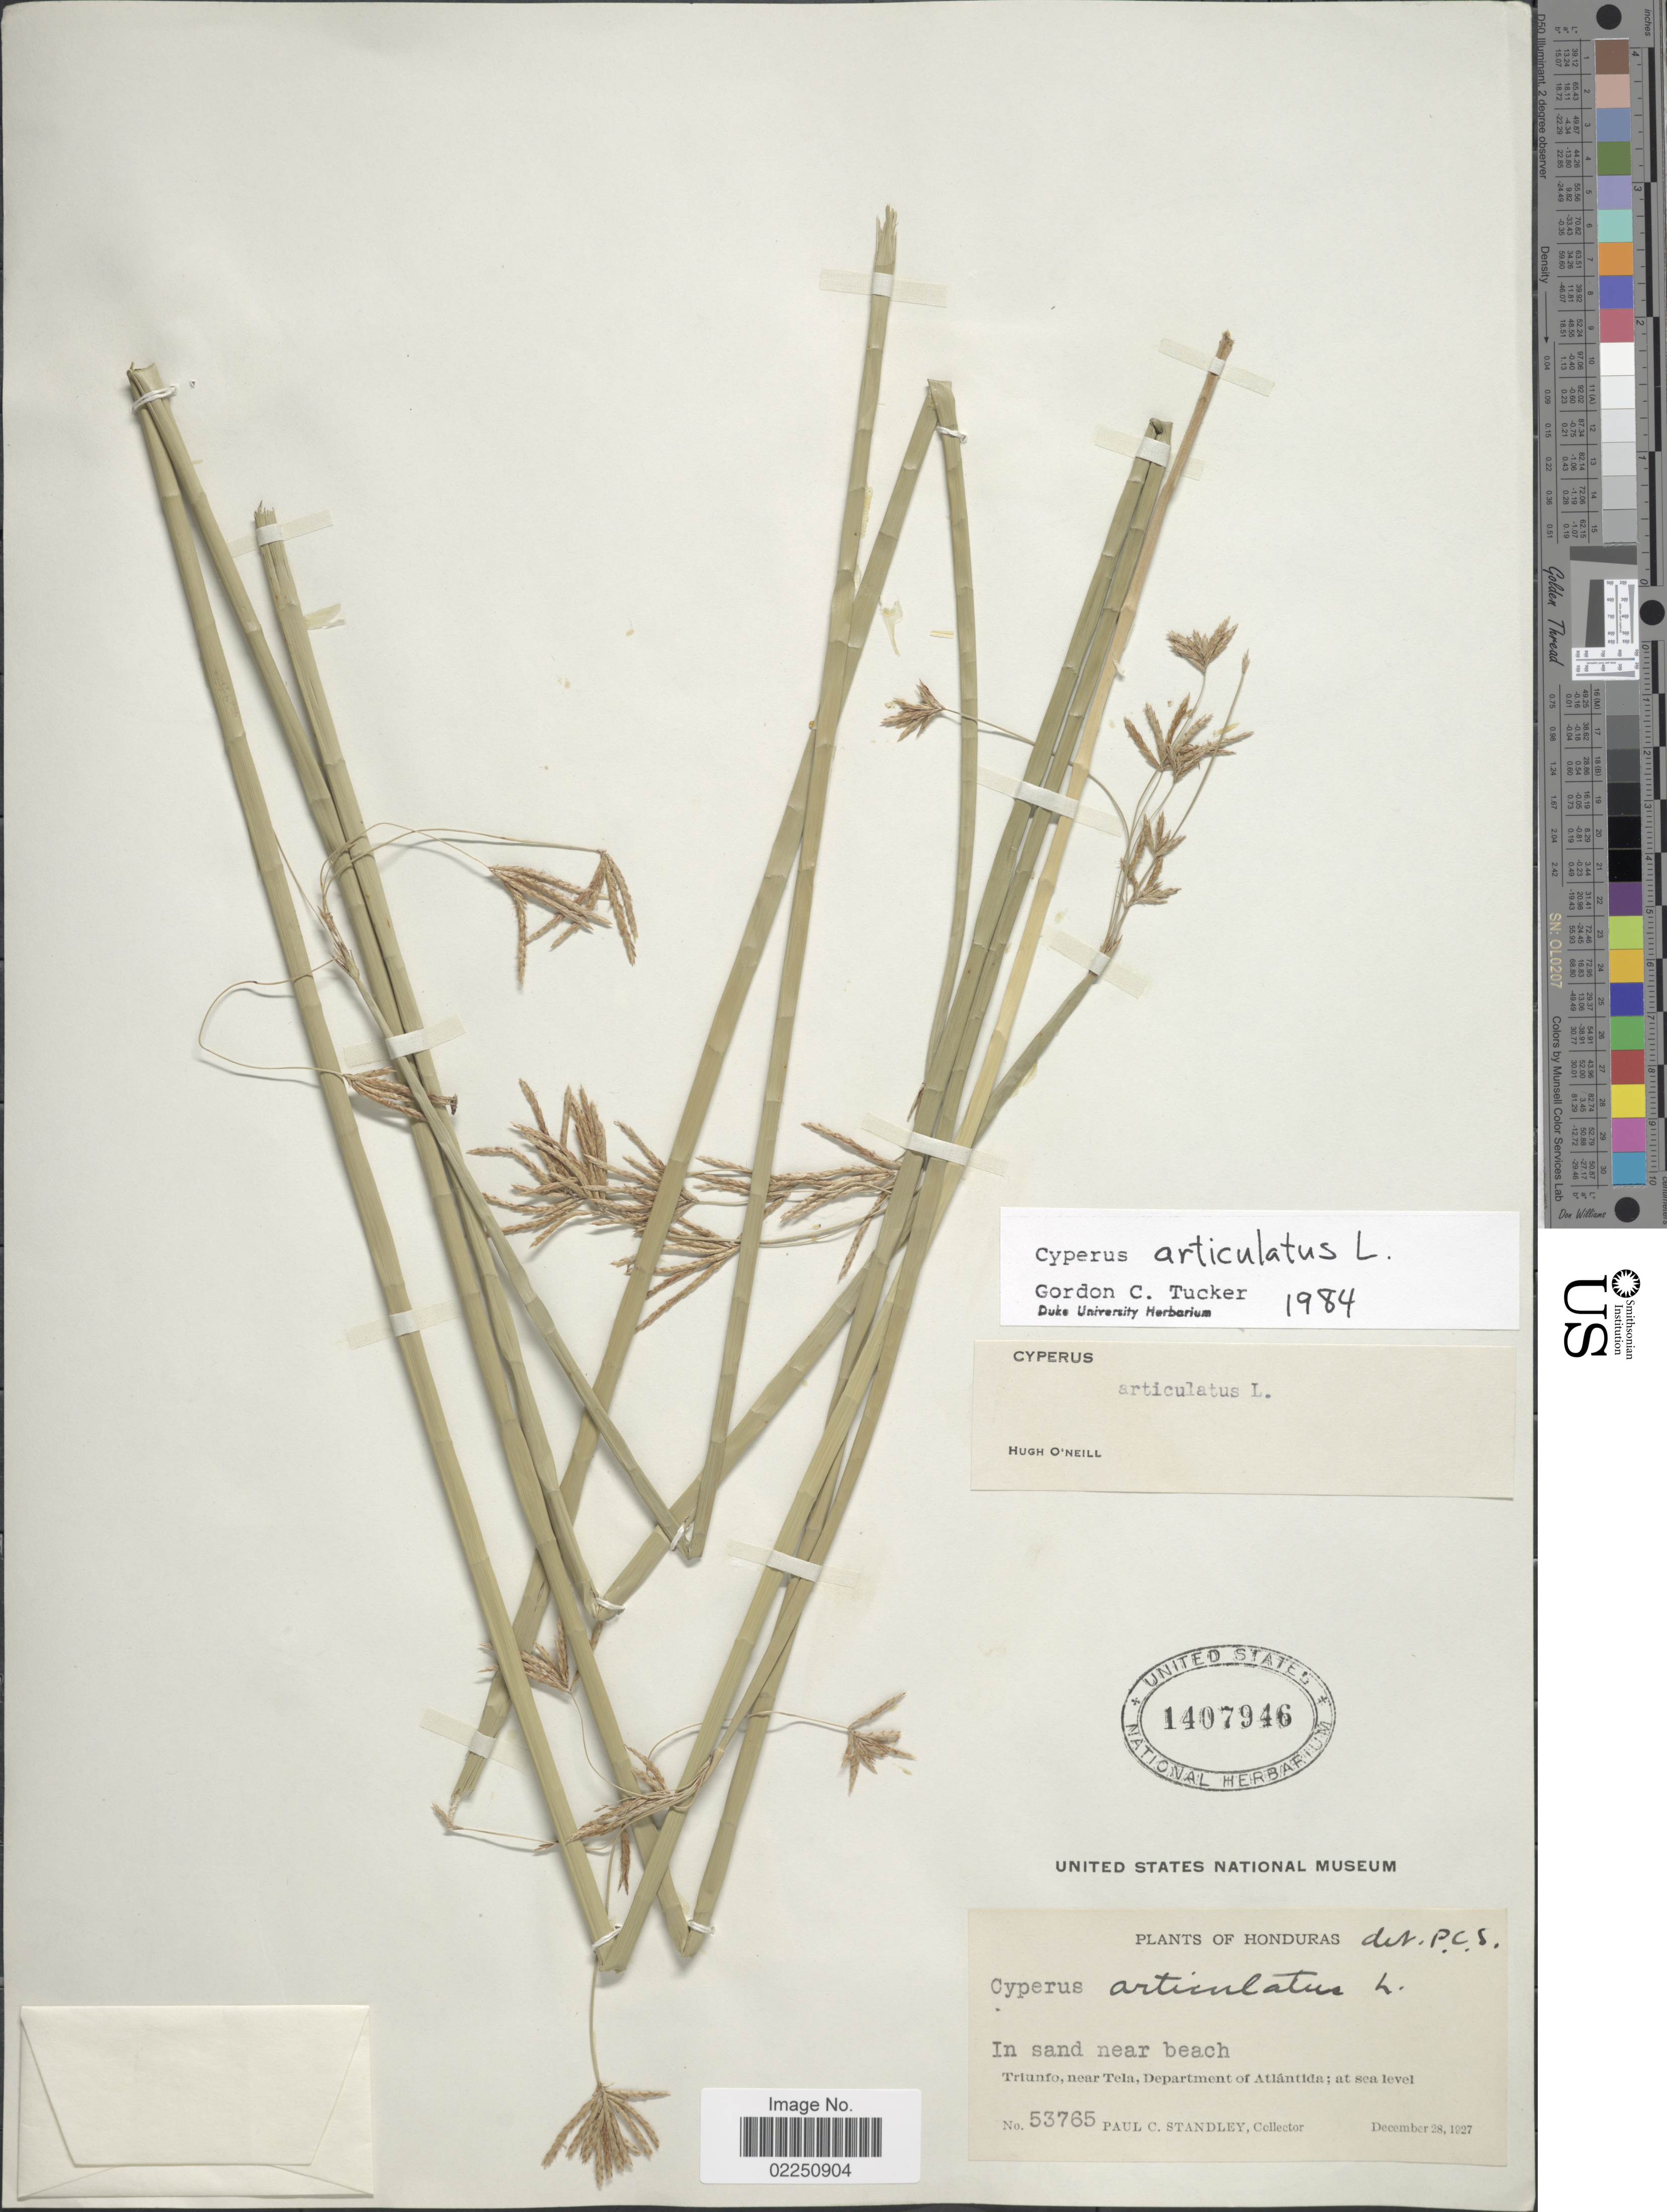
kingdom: Plantae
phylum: Tracheophyta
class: Liliopsida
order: Poales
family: Cyperaceae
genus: Cyperus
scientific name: Cyperus articulatus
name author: L.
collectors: P. C. Standley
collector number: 53765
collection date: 1927-12-28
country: Honduras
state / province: Atlántida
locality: In sand near beach. Triunfo, near Tela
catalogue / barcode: US 1407946